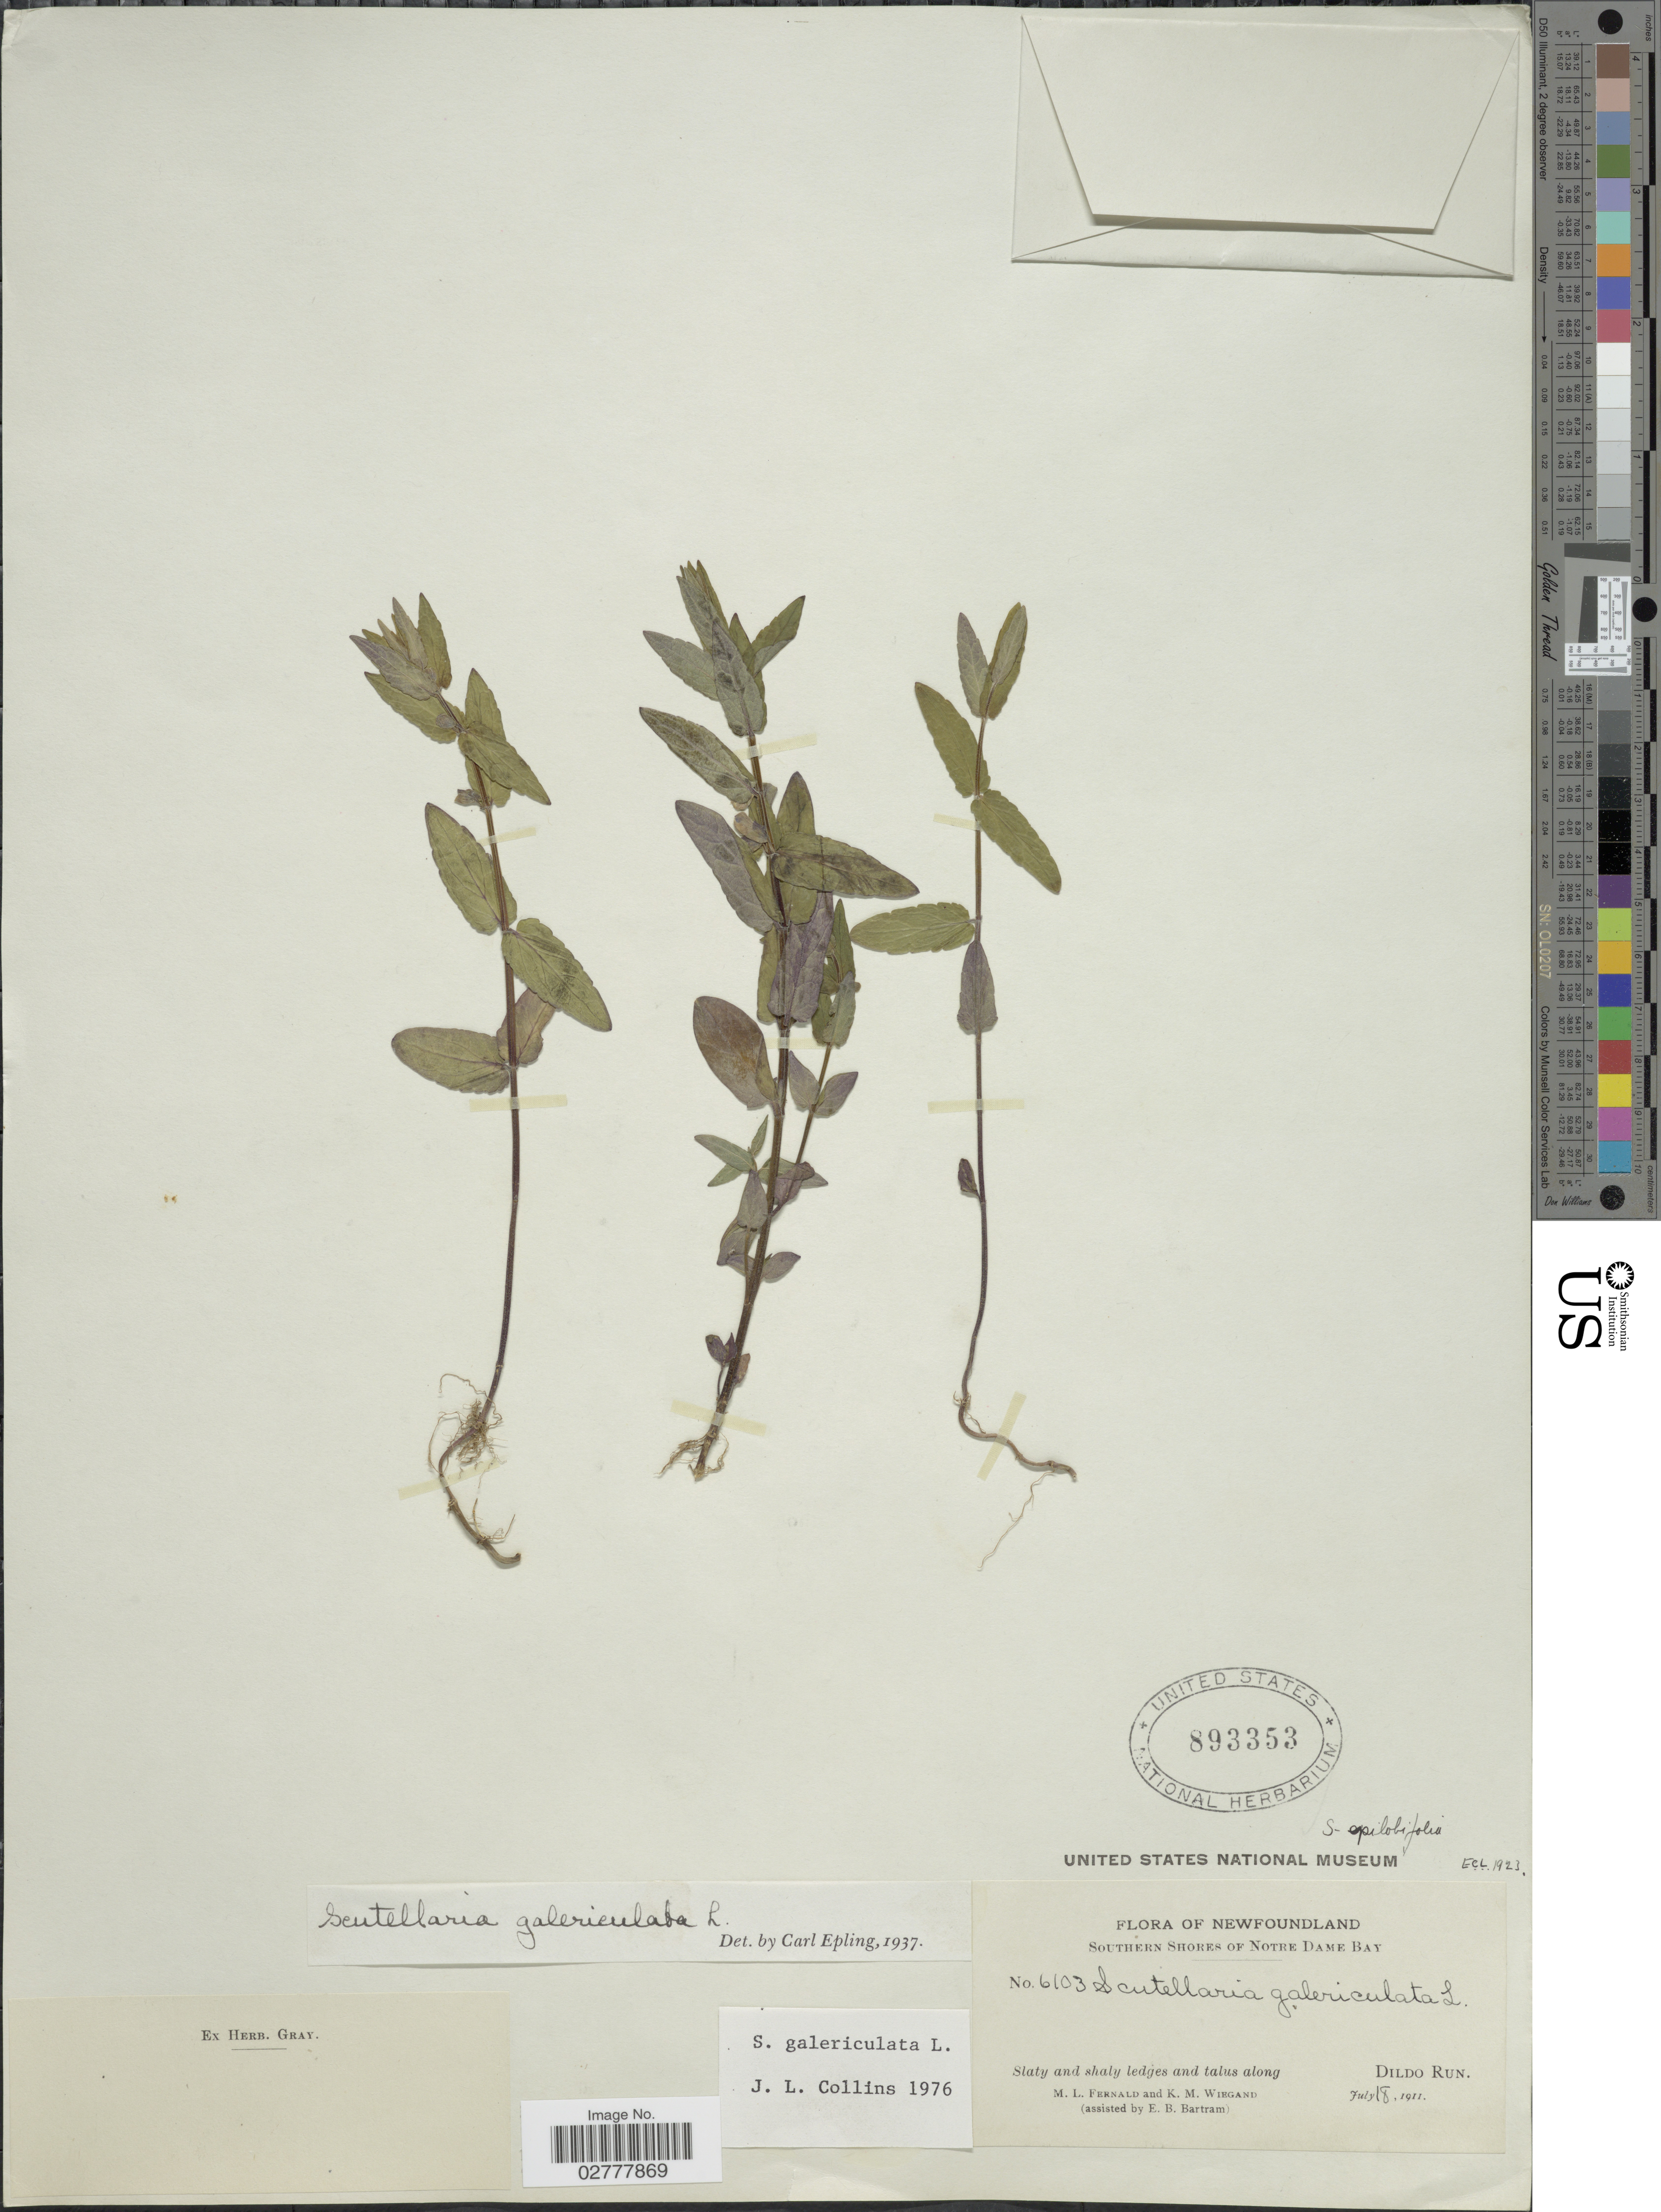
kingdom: Plantae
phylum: Tracheophyta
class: Magnoliopsida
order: Lamiales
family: Lamiaceae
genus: Scutellaria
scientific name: Scutellaria galericulata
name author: L.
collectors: M. L. Fernald, K. M. Wiegand & E. B. Bartram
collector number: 6103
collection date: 1911-07-18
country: Canada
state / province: Newfoundland and Labrador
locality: Southern Shores of Notre Dame Bay. Slaty and shaly ledges and talus along Dildo Run.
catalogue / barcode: US 893353